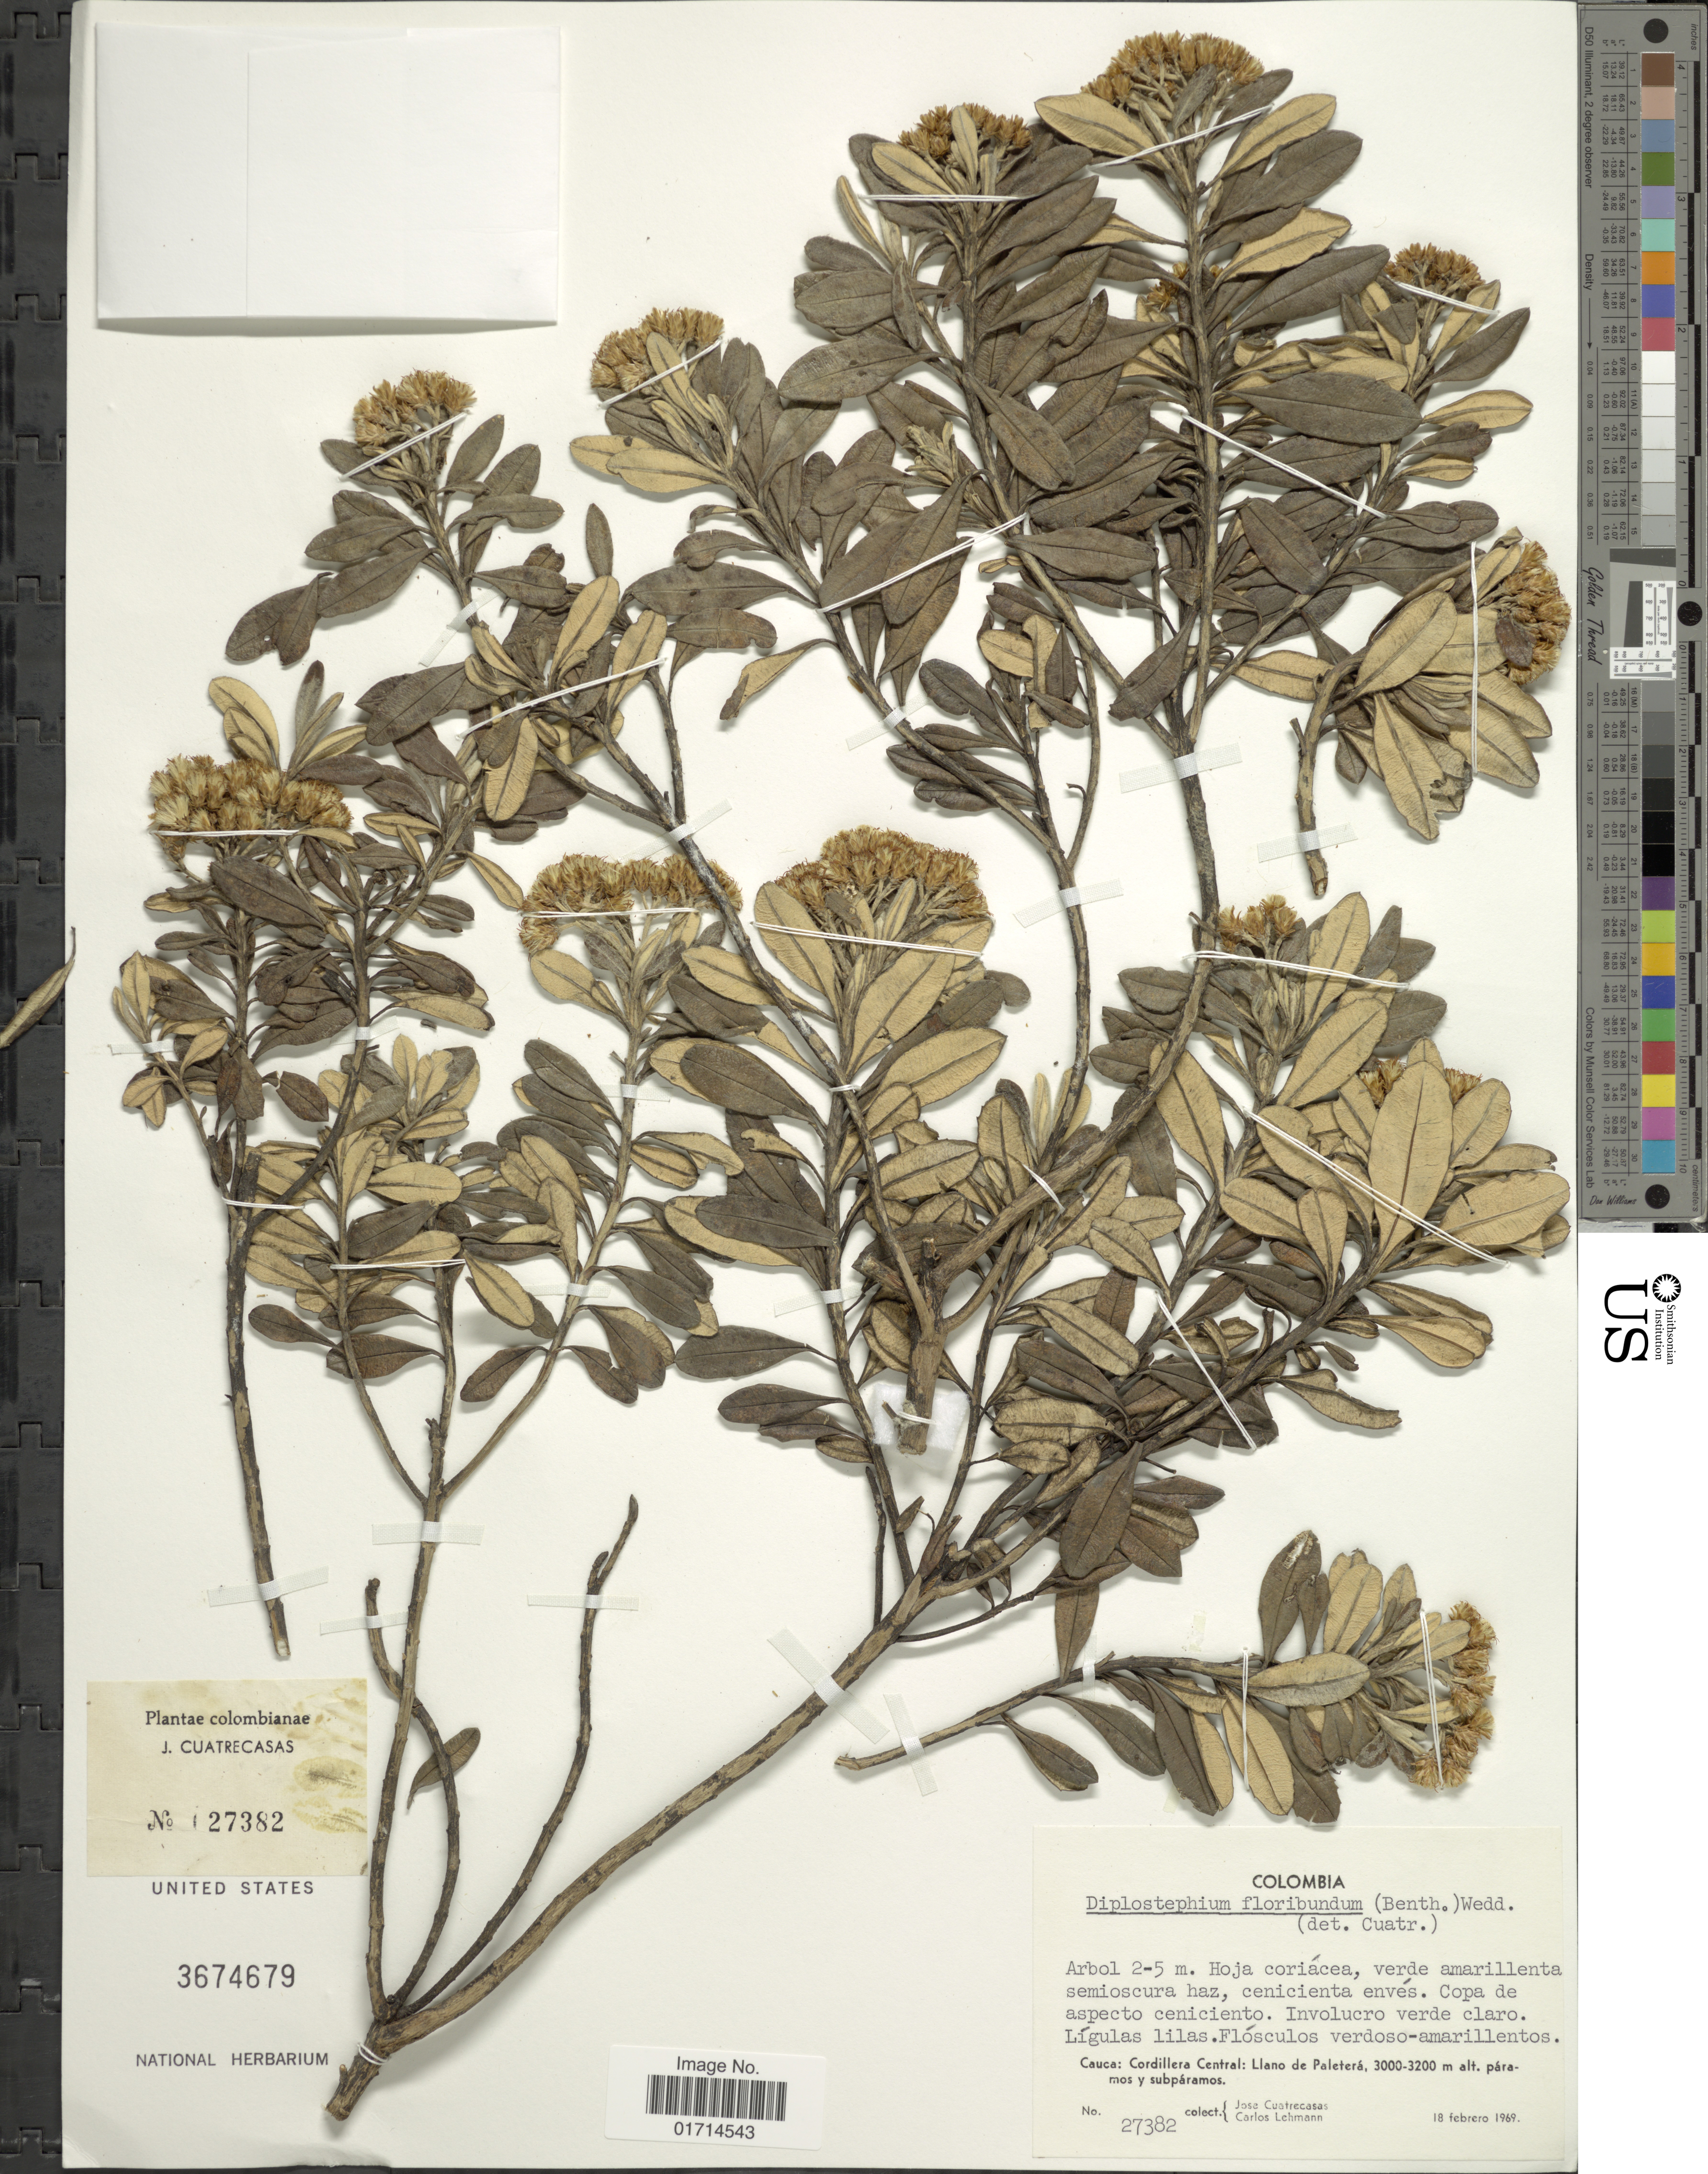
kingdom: Plantae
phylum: Tracheophyta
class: Magnoliopsida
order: Asterales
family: Asteraceae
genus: Diplostephium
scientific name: Diplostephium floribundum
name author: (Benth.) Wedd.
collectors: J. Cuatrecasas & C. Lehmann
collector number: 27382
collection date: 1969-02-18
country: Colombia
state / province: Cauca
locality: Involucro verde claro, Ligulas lilas, Flosculos verdoso-amarillentos, Cordillera Central, Llano de Paletera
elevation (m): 3000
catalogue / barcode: US 3674679